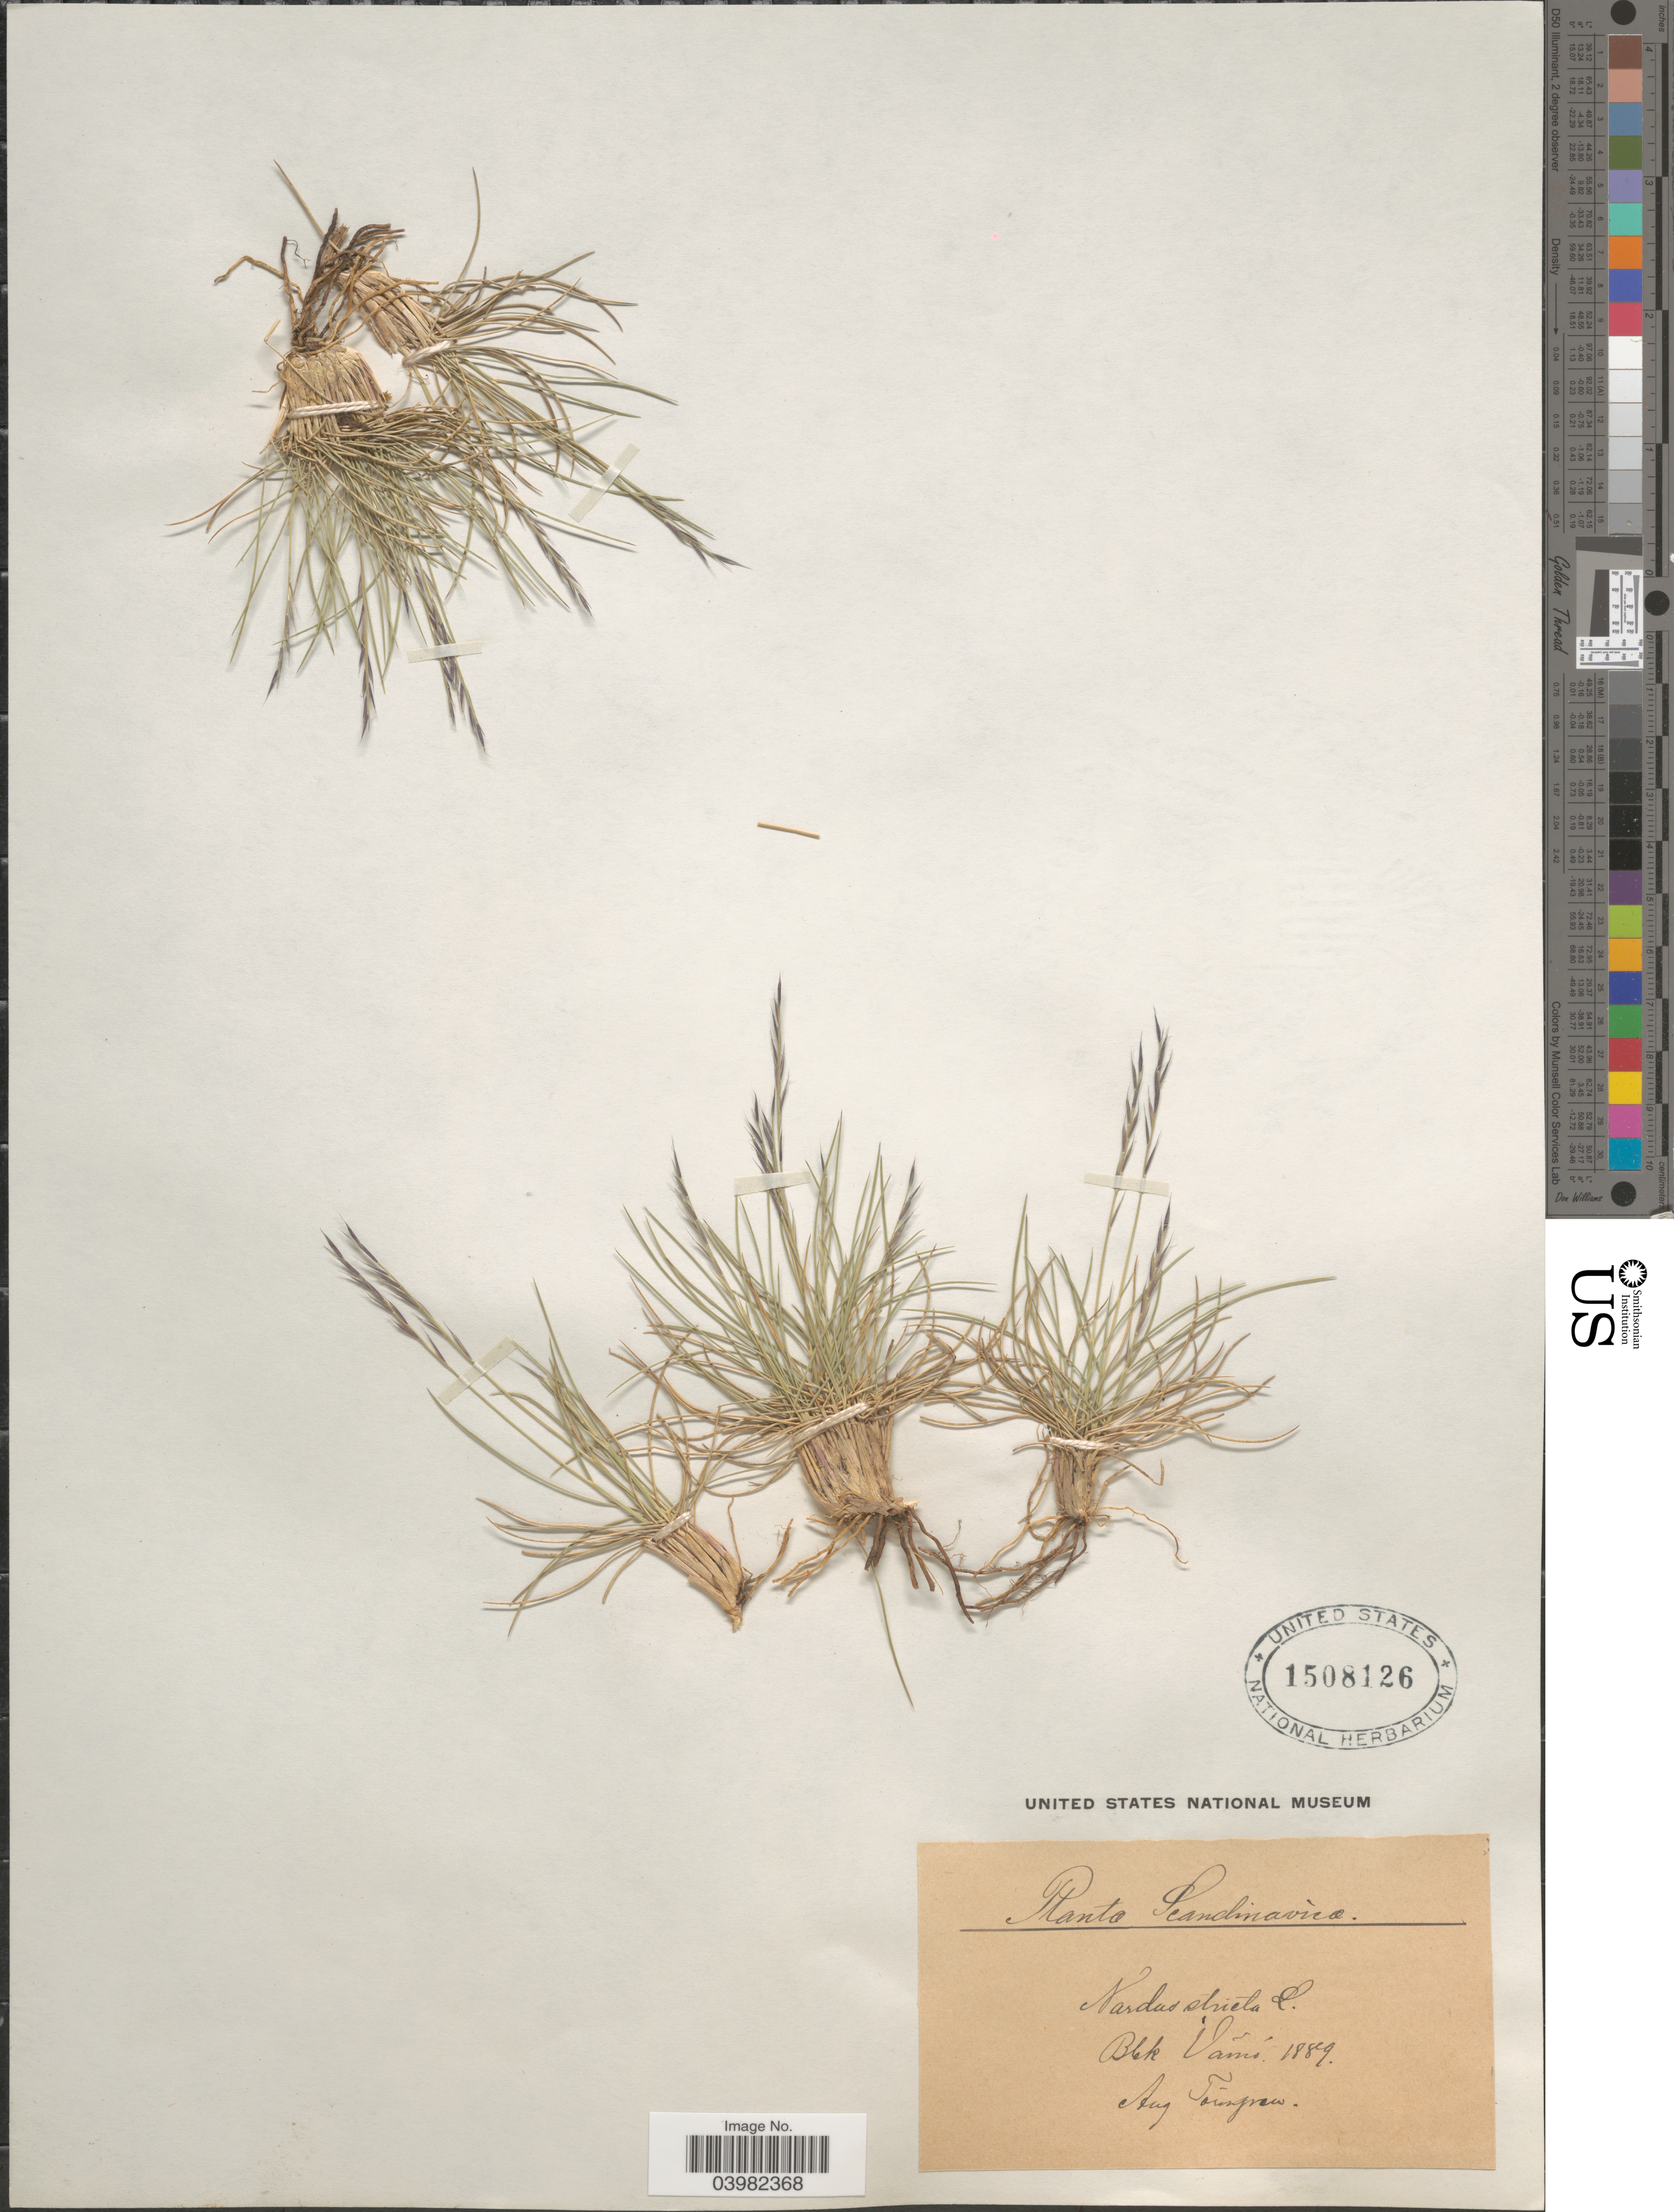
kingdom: Plantae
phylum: Tracheophyta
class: Liliopsida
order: Poales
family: Poaceae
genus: Nardus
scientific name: Nardus stricta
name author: L.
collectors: A. Toringrew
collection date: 1889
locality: Scandinavica. Blek Vamó [interpreted].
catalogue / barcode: US 1508126